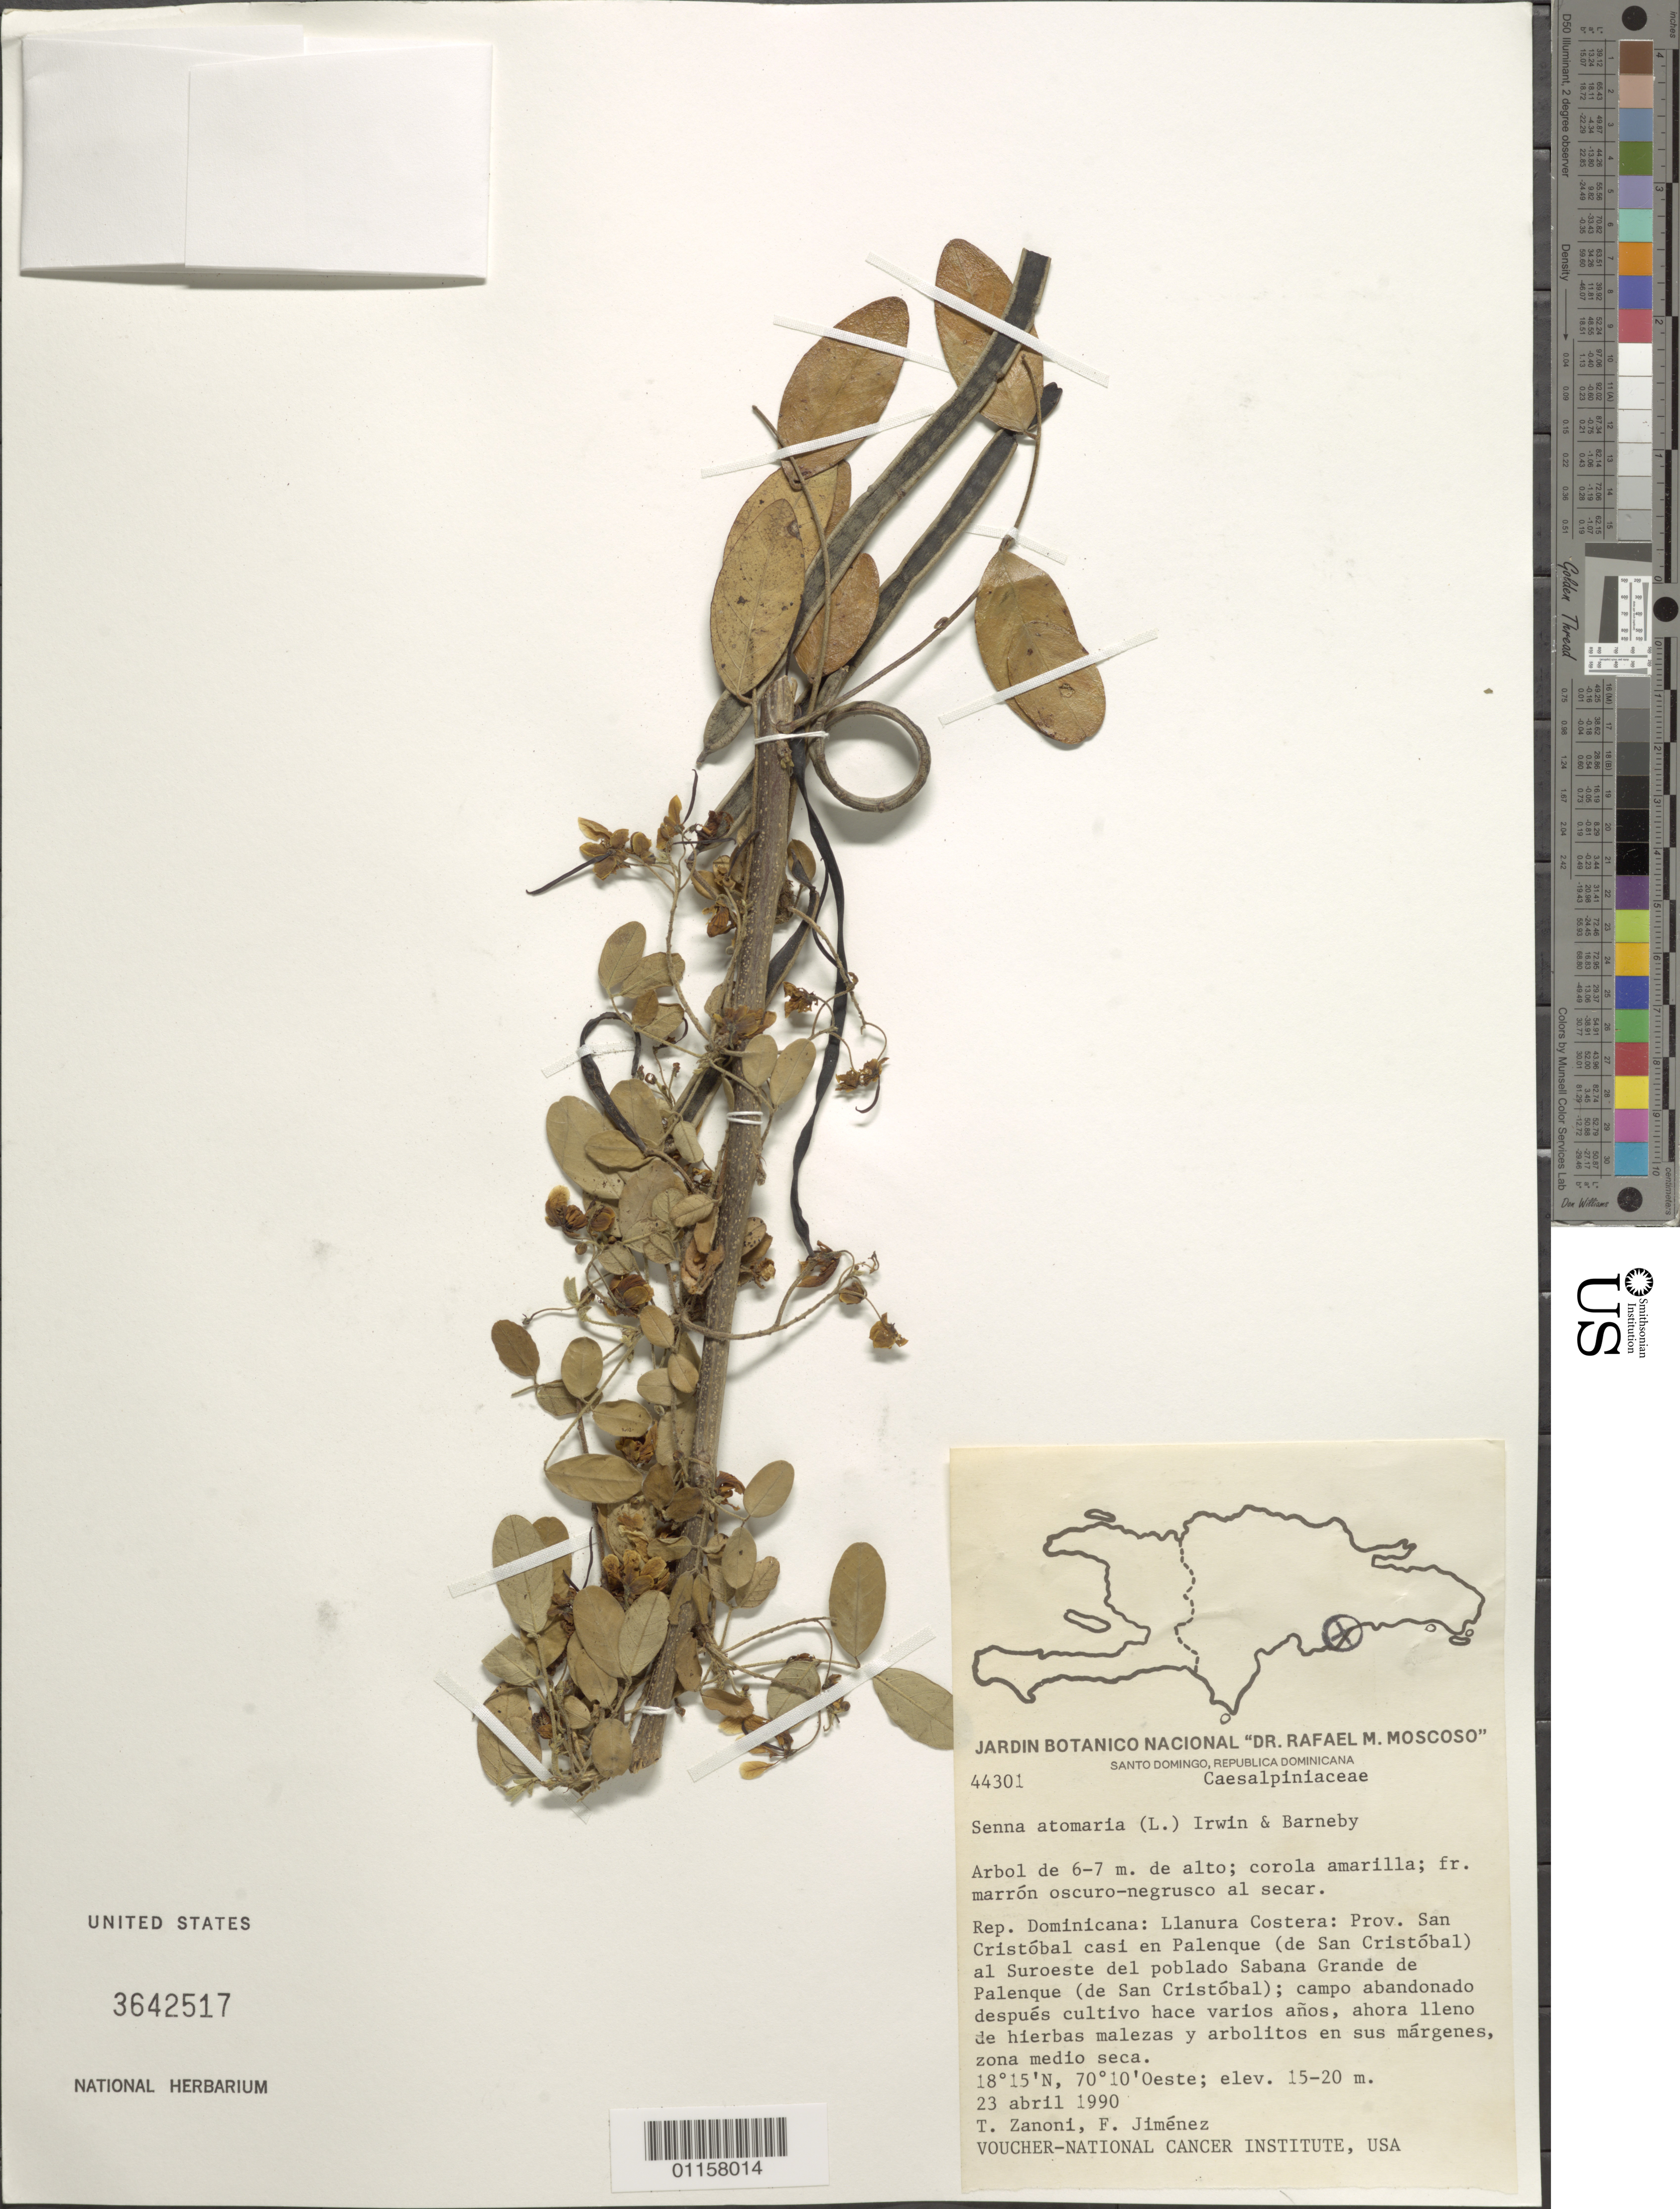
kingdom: Plantae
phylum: Tracheophyta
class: Magnoliopsida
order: Fabales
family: Fabaceae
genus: Senna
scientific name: Senna atomaria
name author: (L.) H.S. Irwin & Barneby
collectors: T. A. Zanoni & F. Jiménez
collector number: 44301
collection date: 1990-04-23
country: Dominican Republic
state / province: San Cristóbal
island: Hispaniola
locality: Llanura Costera, casi en Palenque (de San Cristóbal) al Suroeste del poblado Sabana Grande de Palenque (de San Cristóbal).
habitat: Campo abandonado después cultivo hace varios años, ahor lleno de hierbas malezas y arbolitos en sus márgenes, zona medio seca.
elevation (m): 15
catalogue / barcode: US 3642517